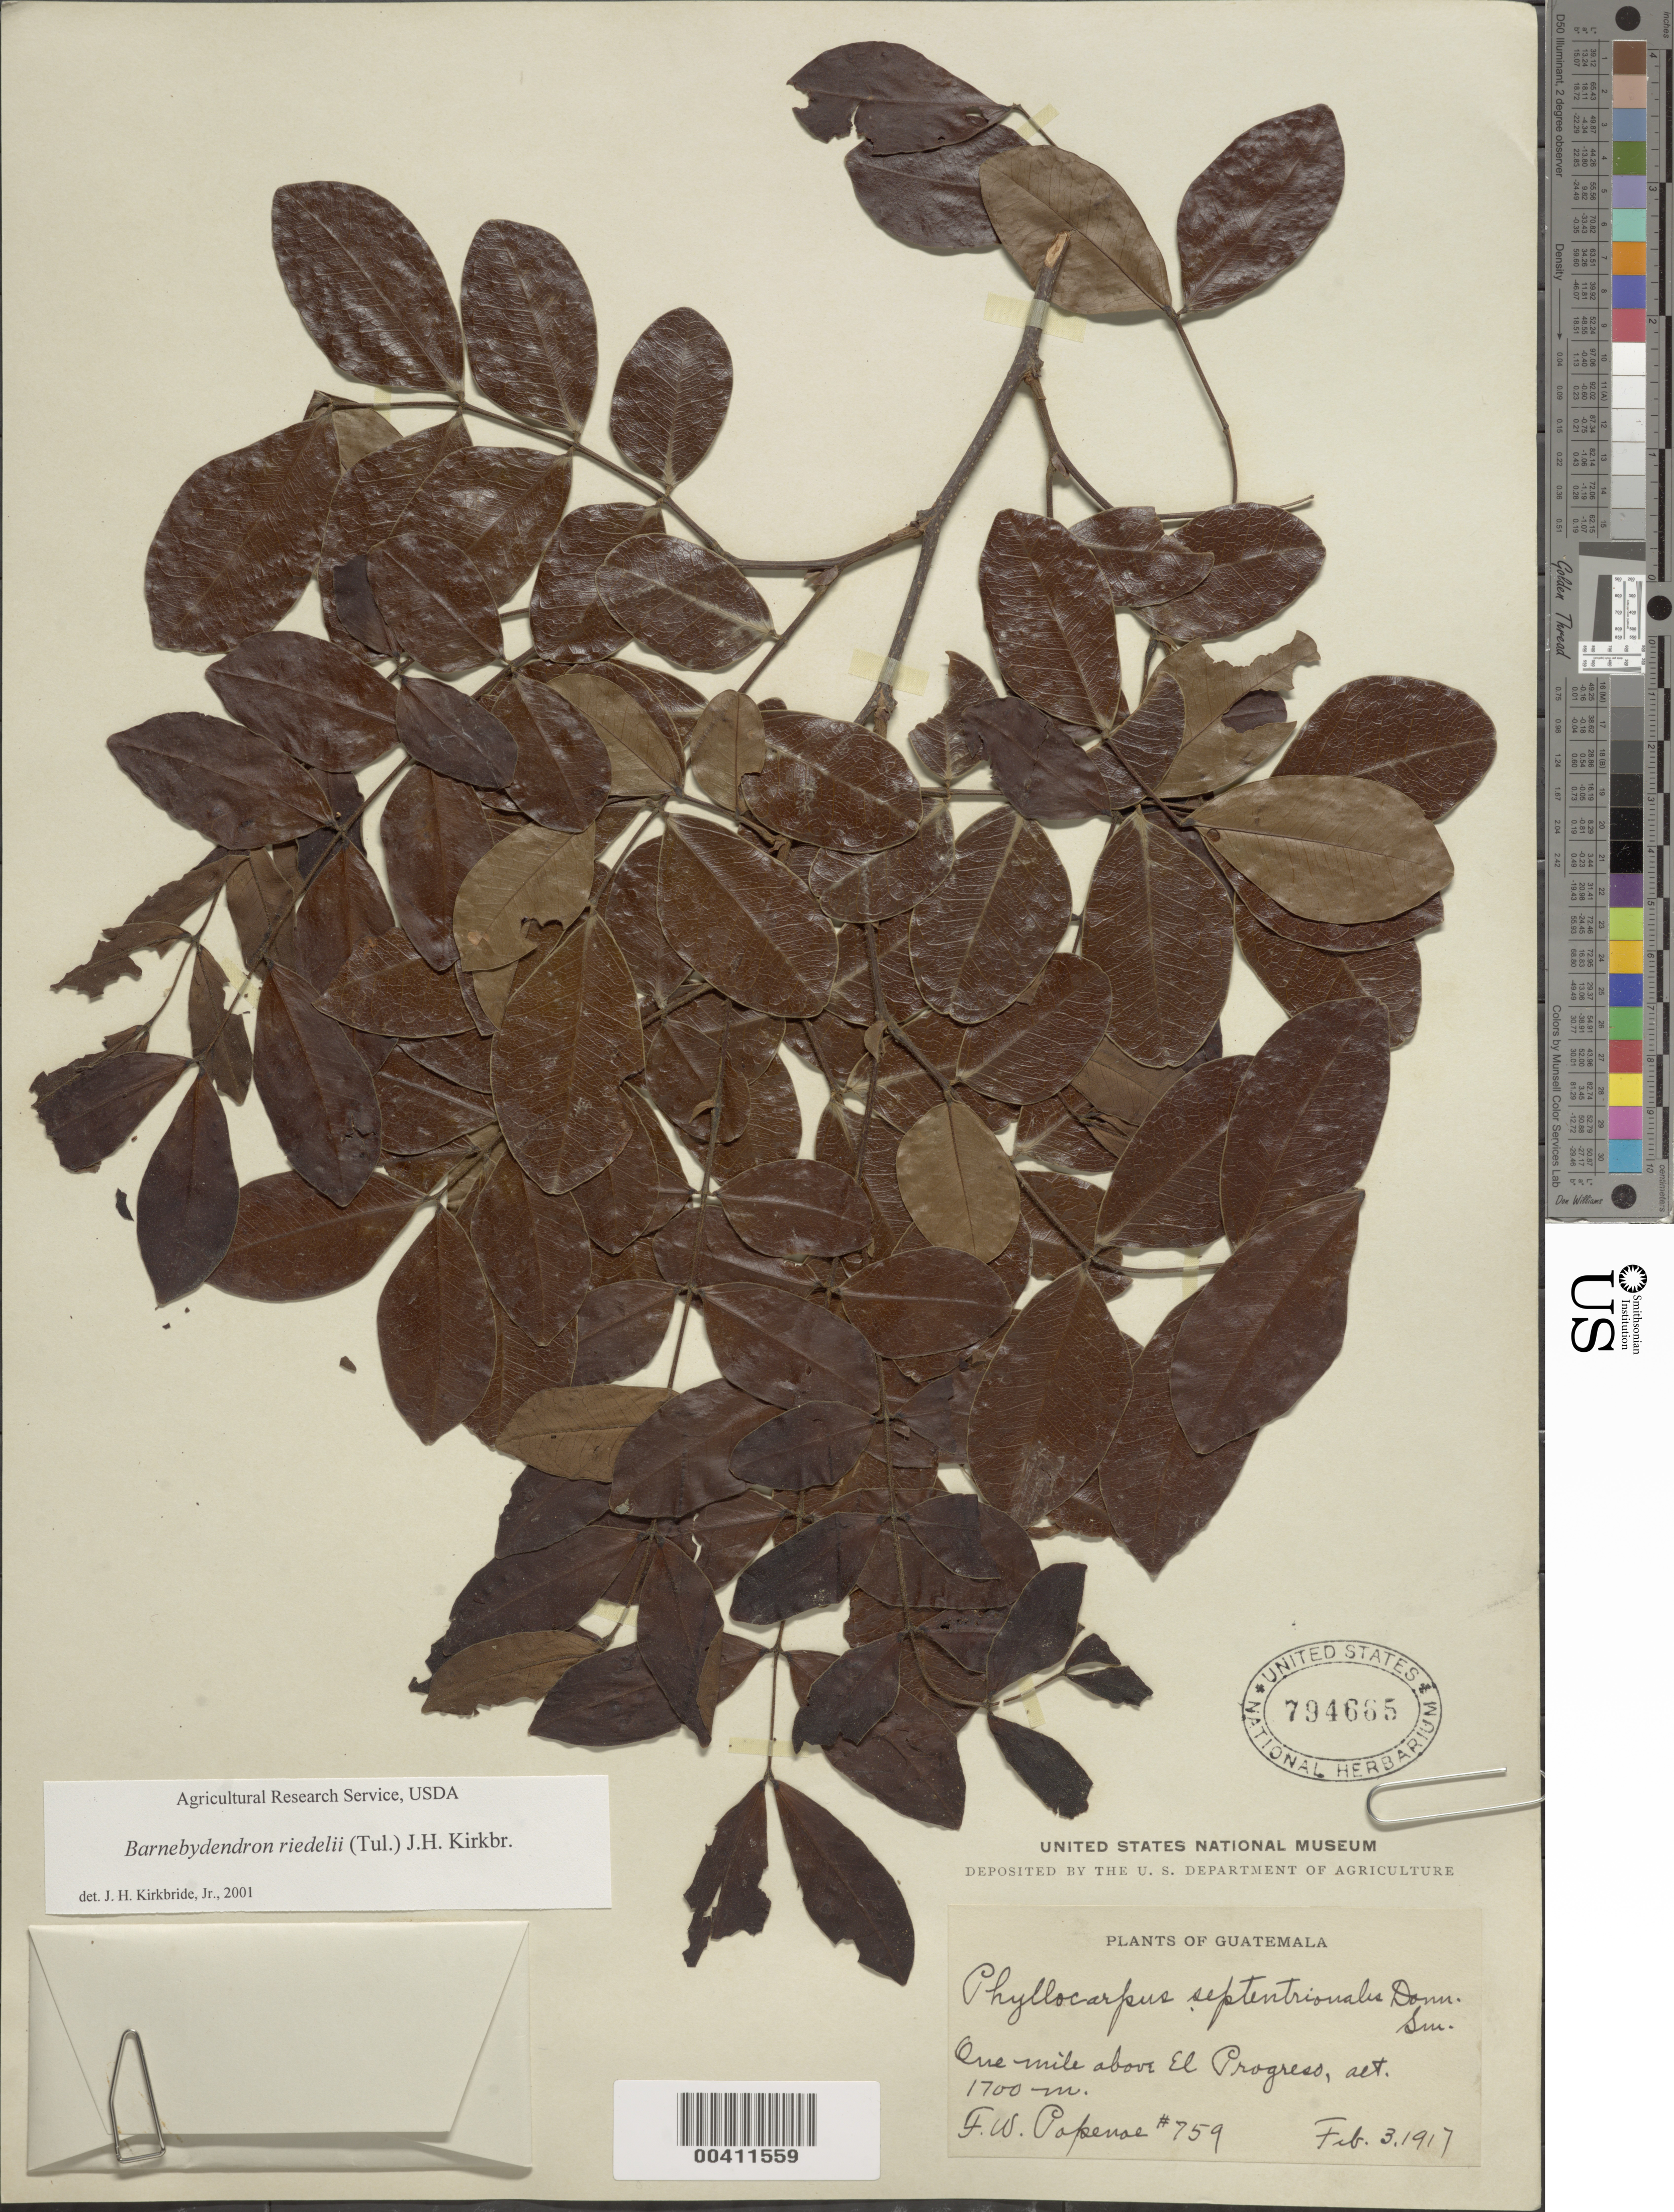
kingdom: Plantae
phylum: Tracheophyta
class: Magnoliopsida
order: Fabales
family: Fabaceae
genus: Barnebydendron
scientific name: Barnebydendron riedelii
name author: (Tul.) J.H. Kirkbr.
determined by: Kirkbride, J. H.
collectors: W. Popenoe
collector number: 759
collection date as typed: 03 Feb 1917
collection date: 1917-02-03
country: Guatemala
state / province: El Progreso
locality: Above El Progreso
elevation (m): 518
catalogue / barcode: US 794665